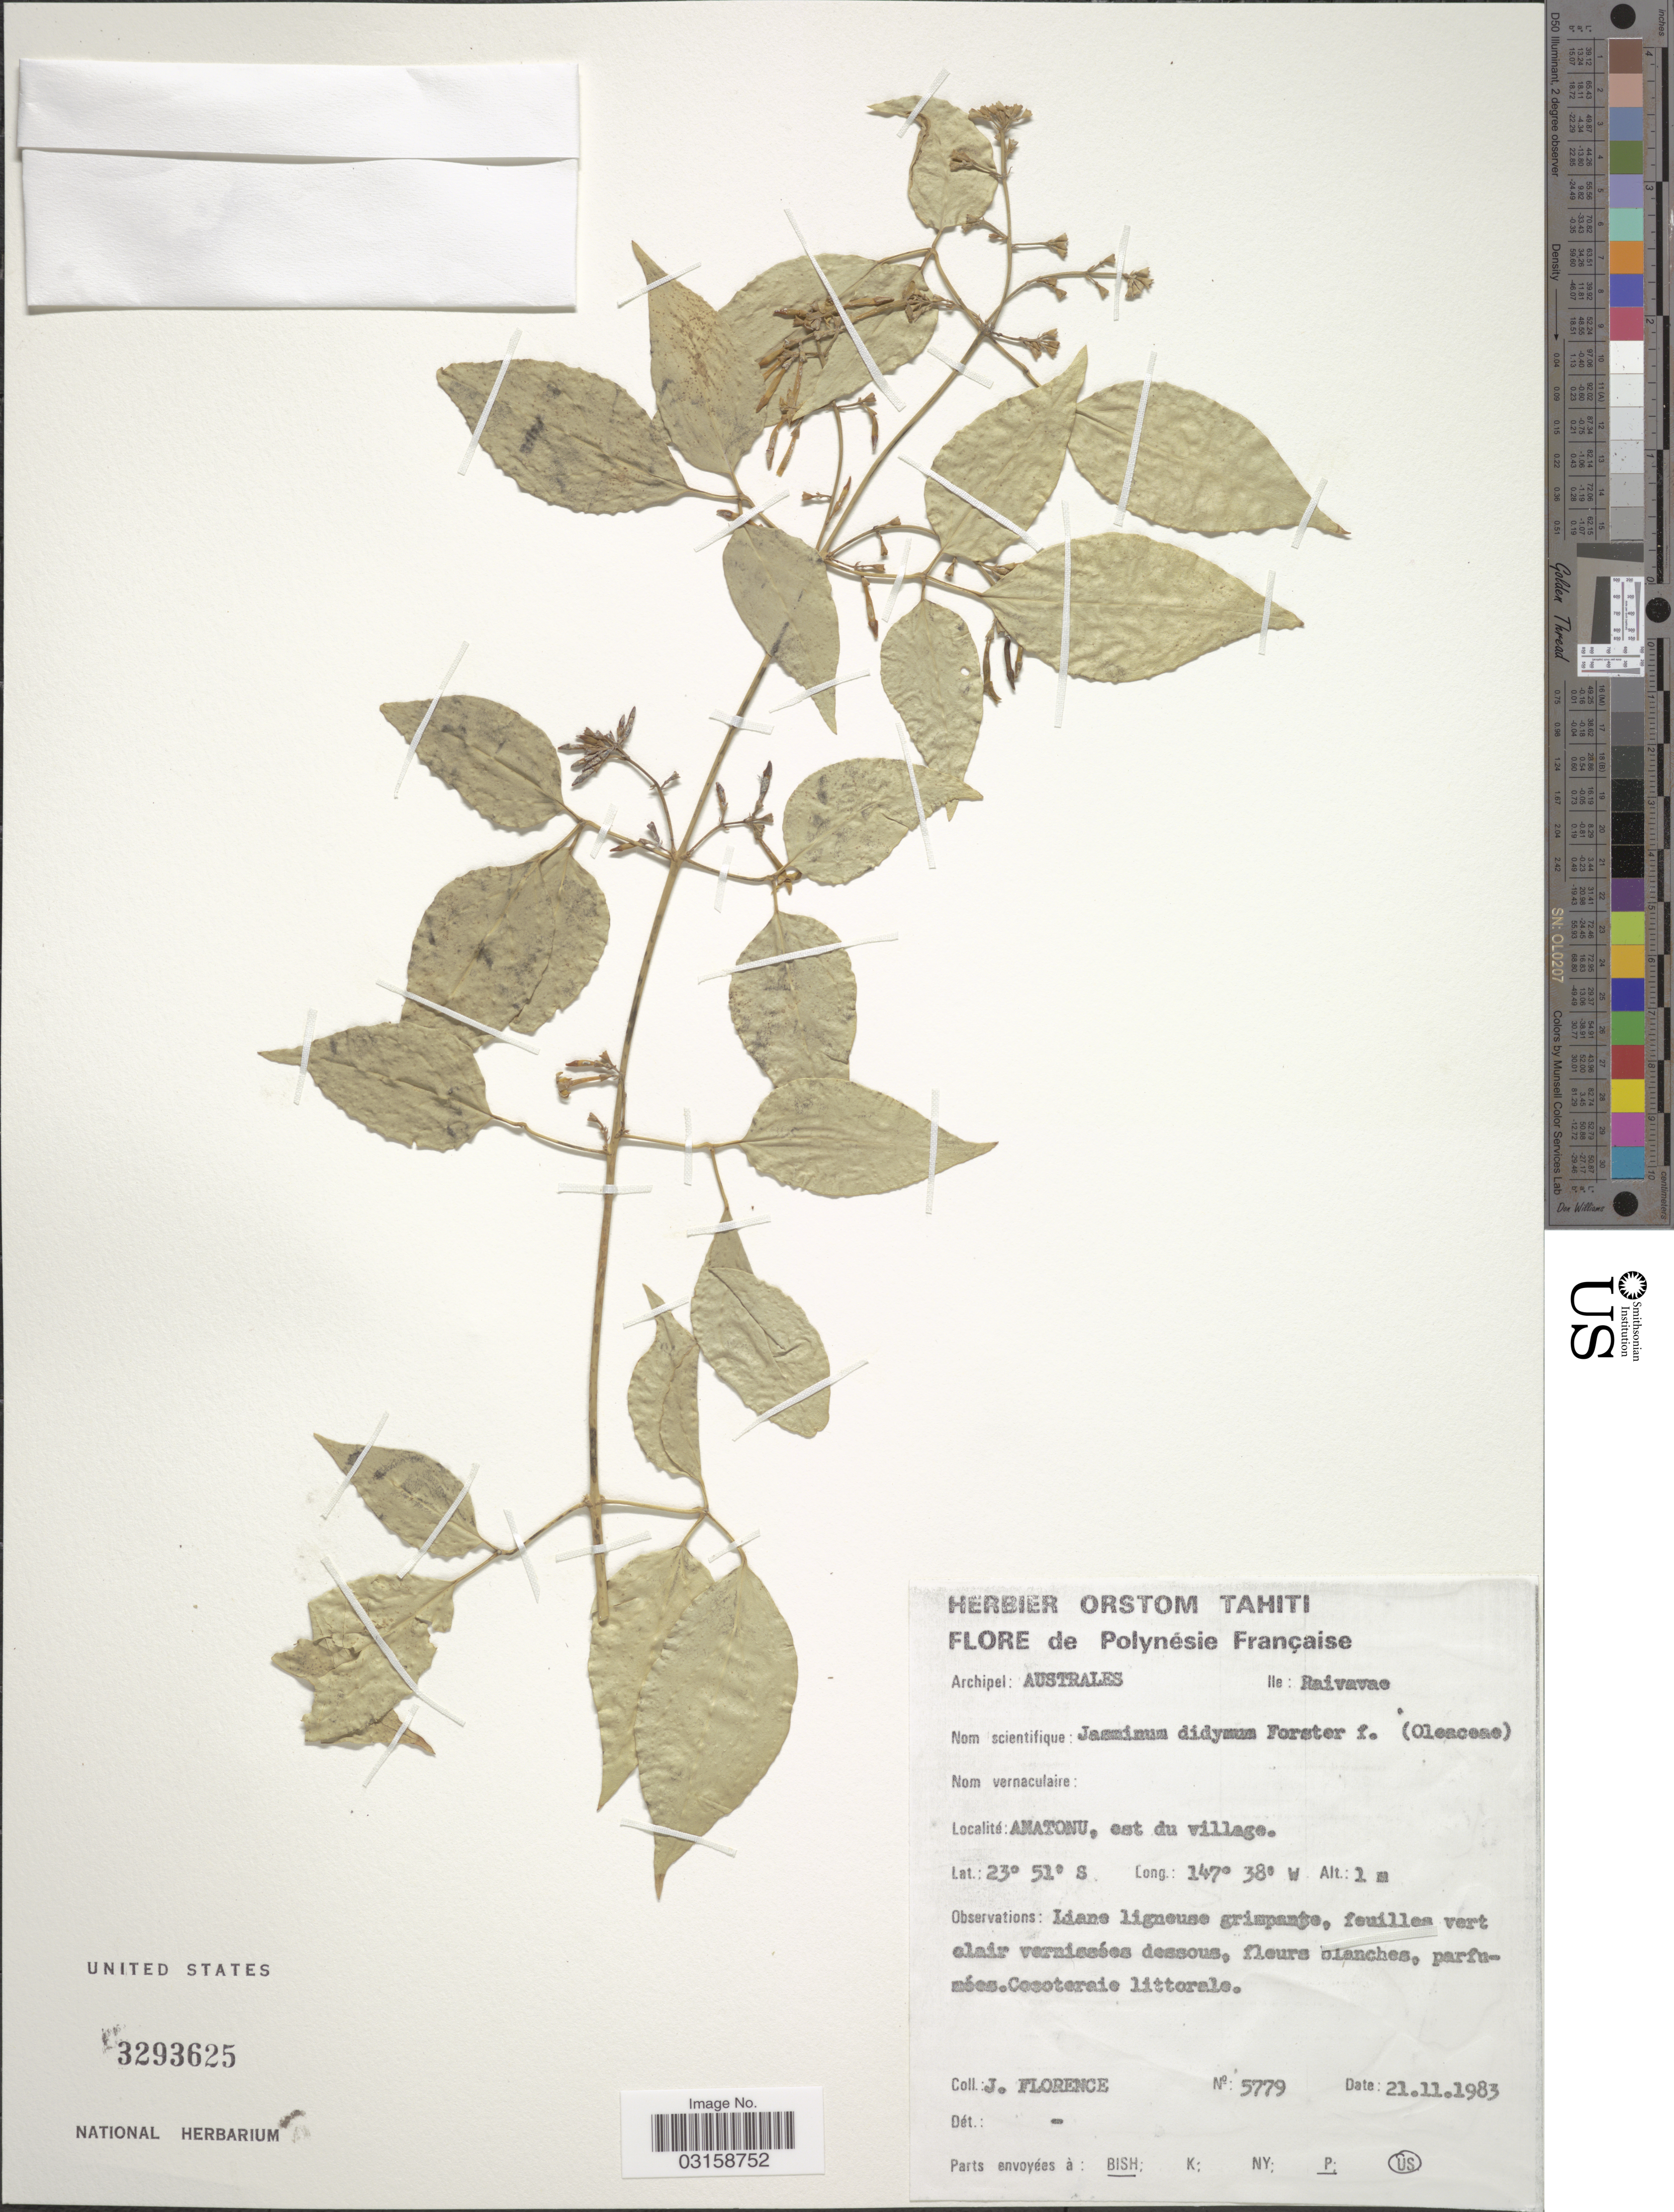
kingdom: Plantae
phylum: Tracheophyta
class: Magnoliopsida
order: Lamiales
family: Oleaceae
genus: Jasminum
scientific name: Jasminum didymum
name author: G. Forst.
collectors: J. Florence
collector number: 5779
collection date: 1983-11-21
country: French Polynesia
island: Raivavae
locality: Archipel: Australes. Ile: Raivavae. Amatonu, est du village.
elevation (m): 1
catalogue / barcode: US 3293625